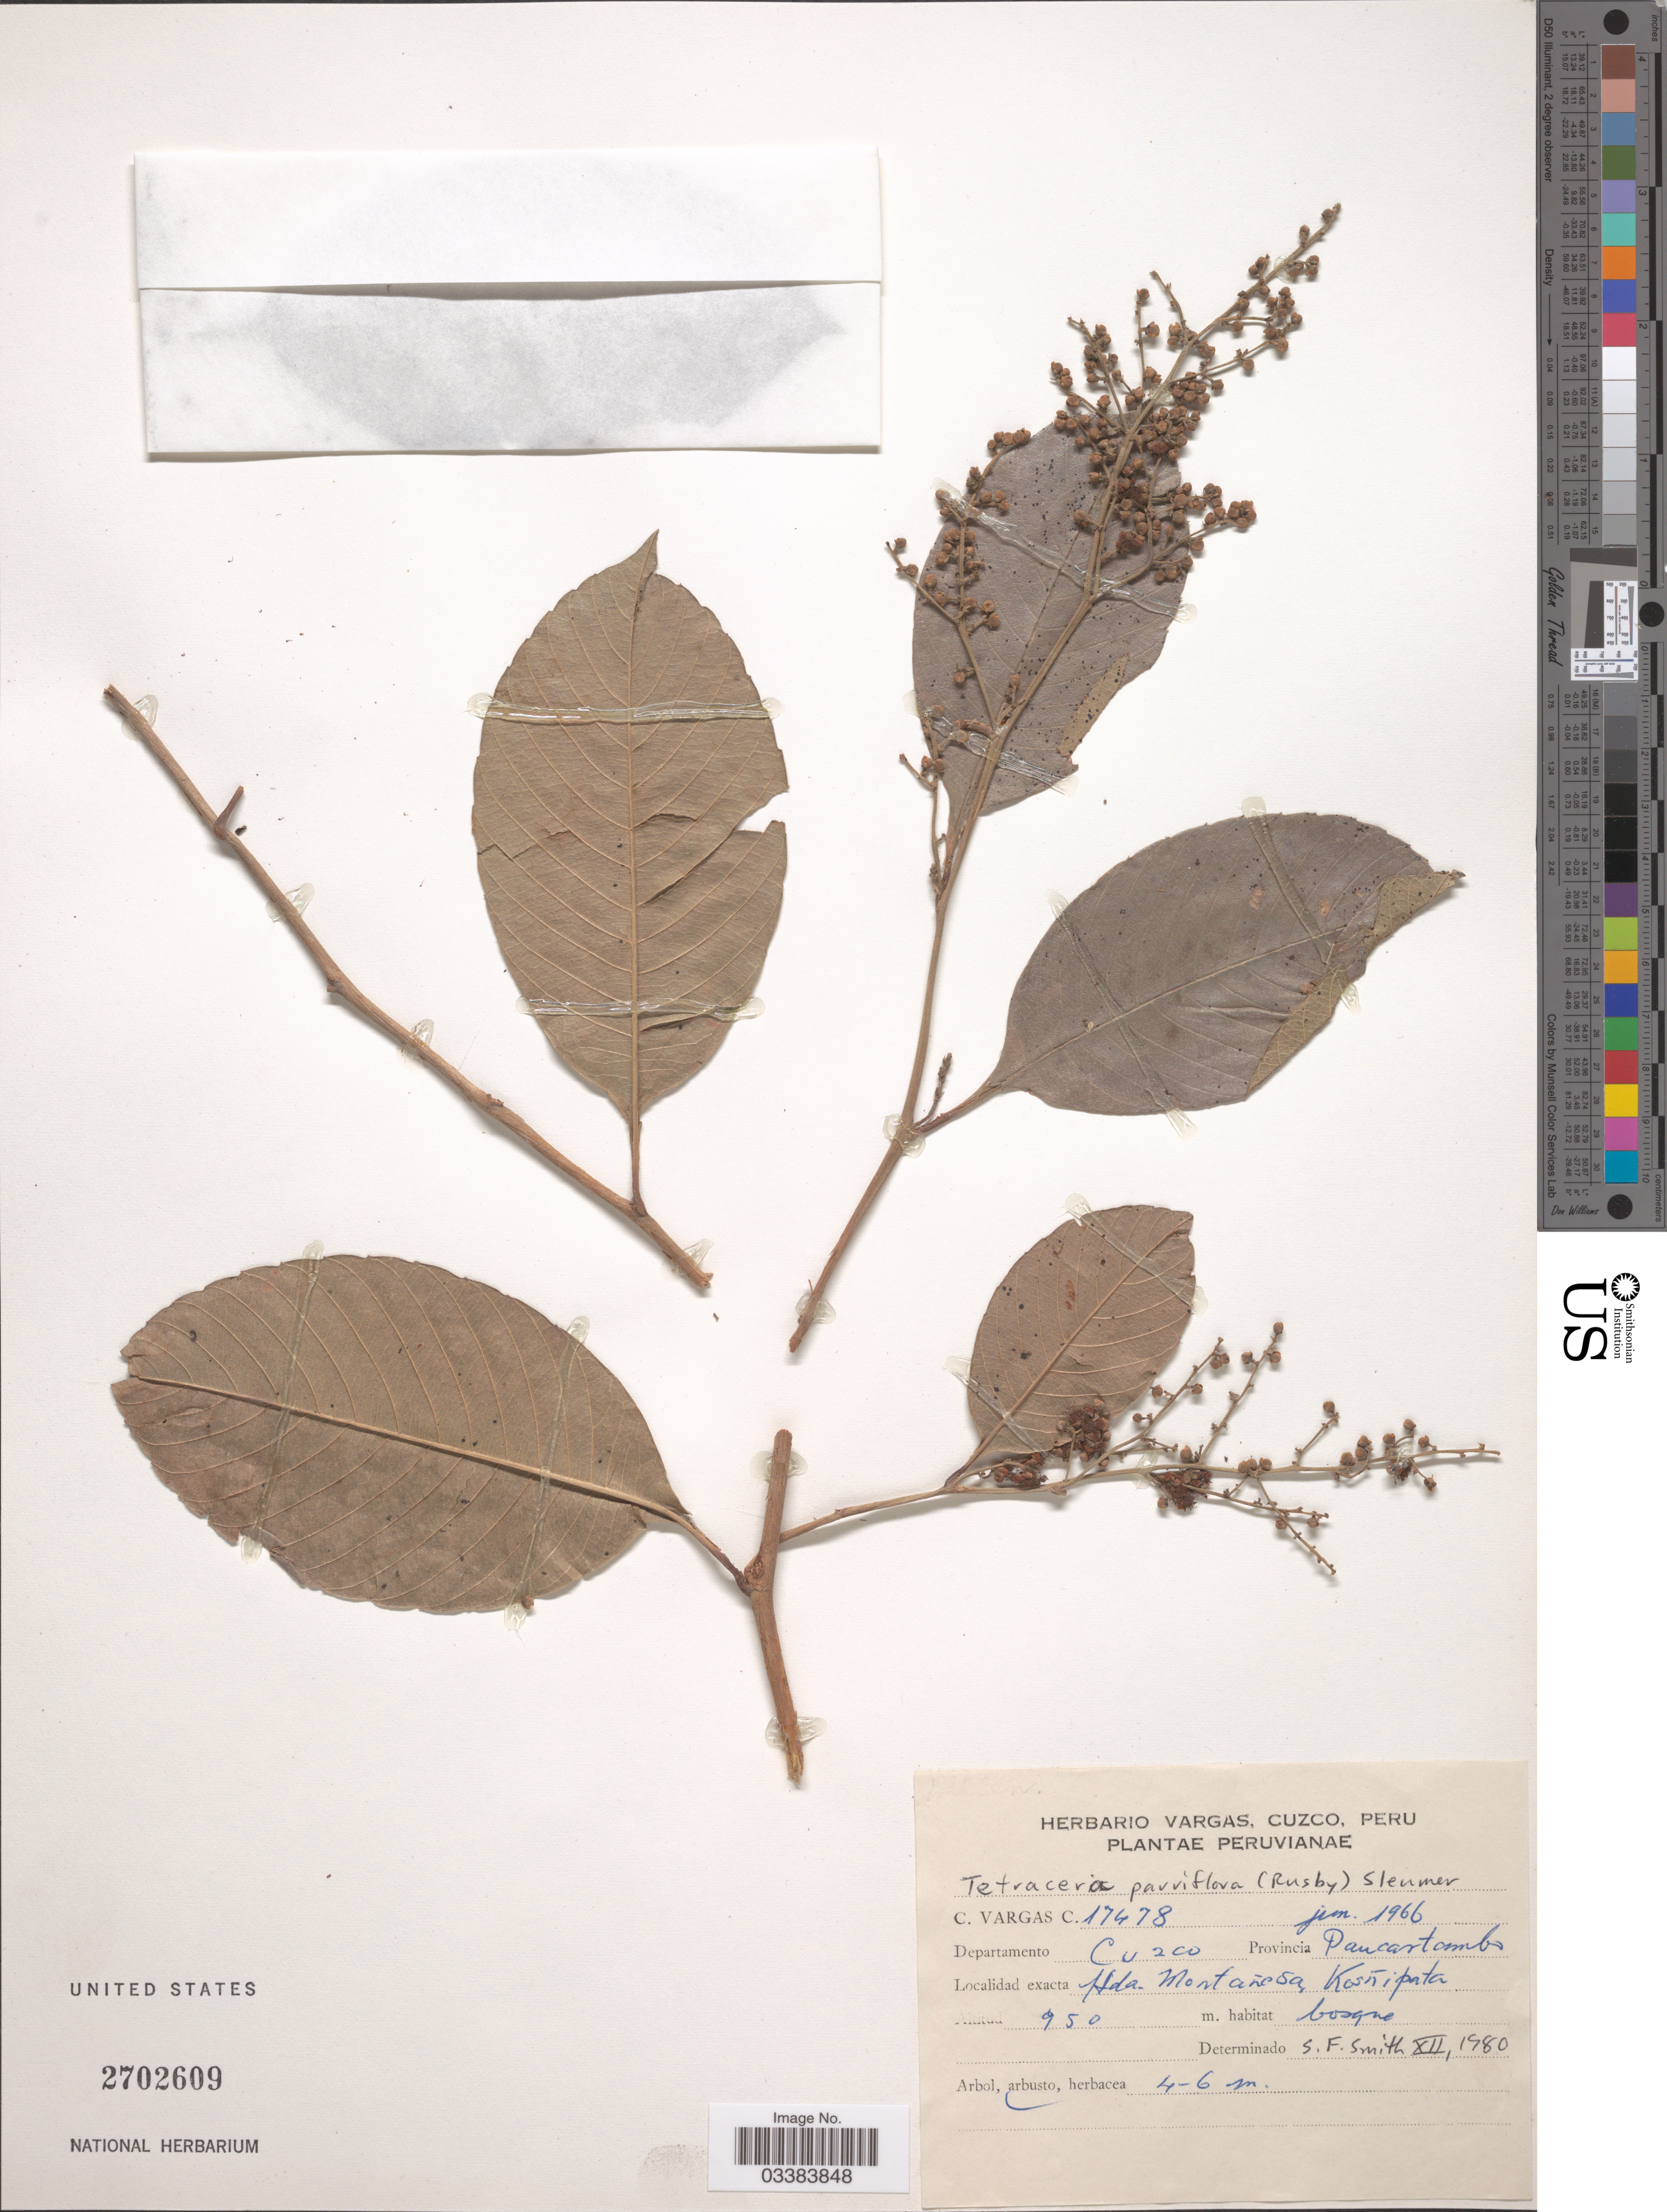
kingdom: Plantae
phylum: Tracheophyta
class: Magnoliopsida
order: Dilleniales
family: Dilleniaceae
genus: Tetracera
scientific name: Tetracera parviflora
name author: (Rusby) Sleumer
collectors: C. Vargas Calderón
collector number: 17478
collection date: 1966-06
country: Peru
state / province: Cusco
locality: Departamento Cuzco, Provincia Paucartambo. Hda.Montañesa Kosnipata.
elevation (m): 950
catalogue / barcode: US 2702609